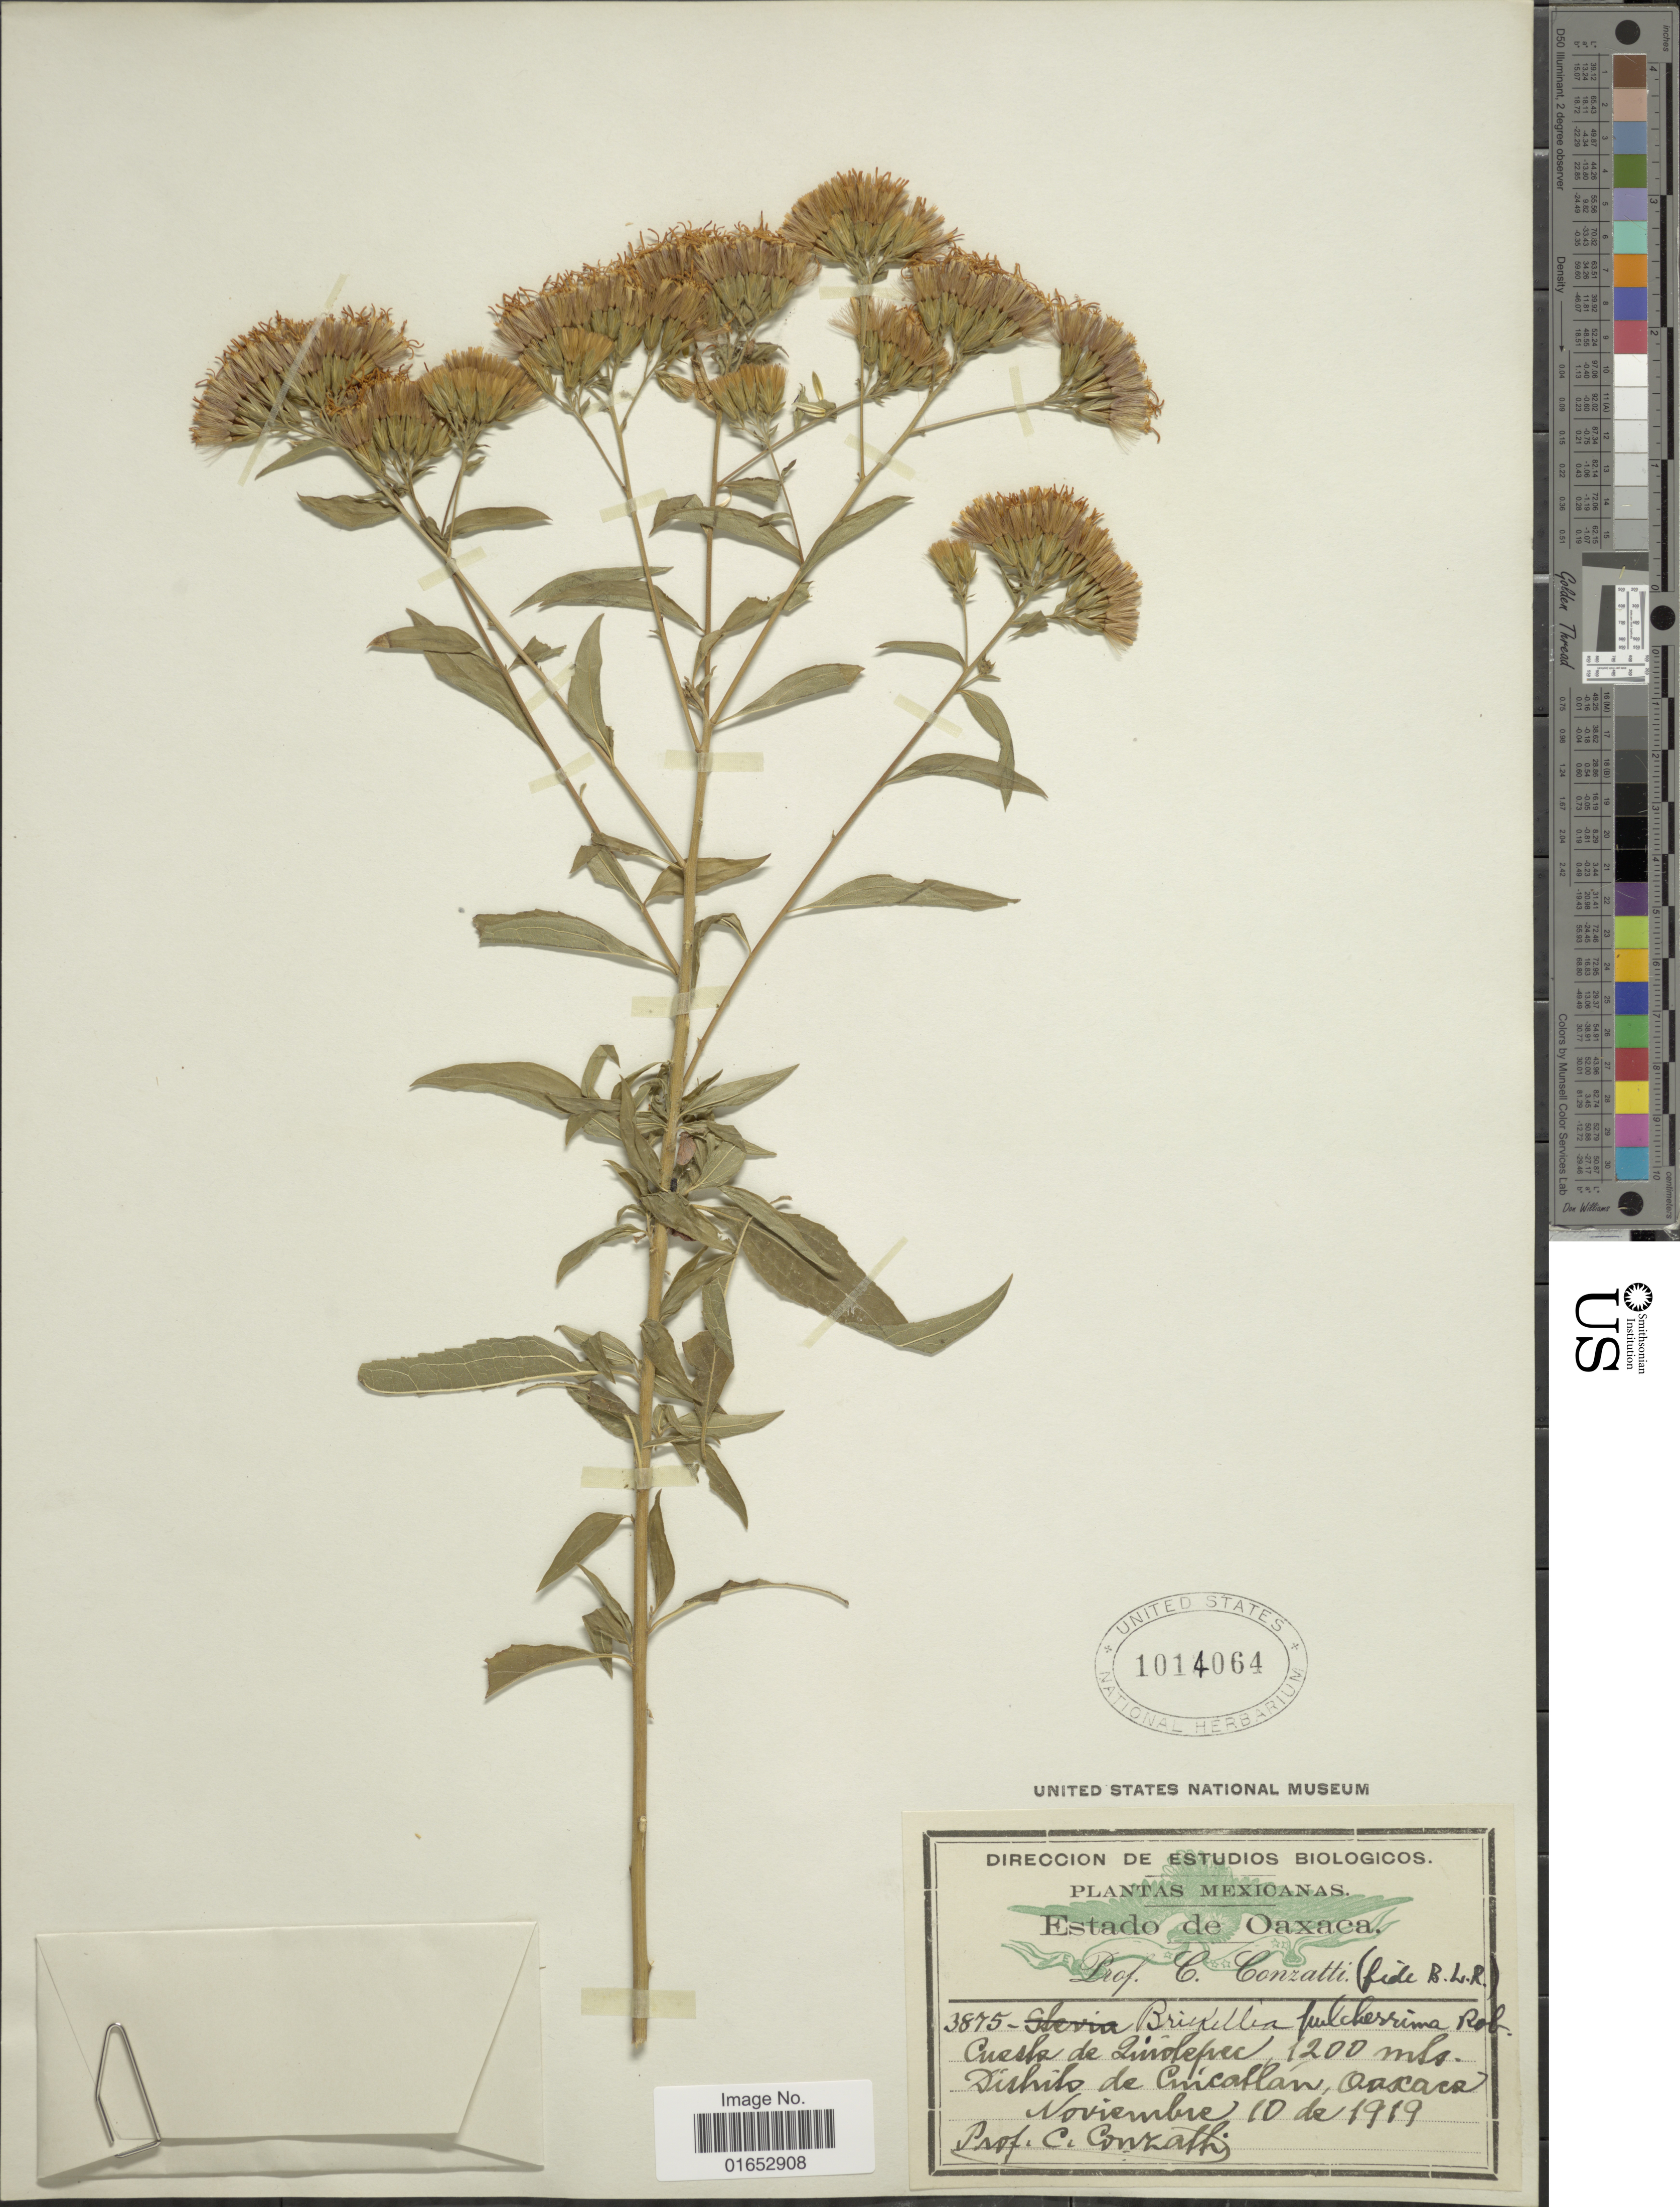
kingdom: Plantae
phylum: Tracheophyta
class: Magnoliopsida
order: Asterales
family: Asteraceae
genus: Steviopsis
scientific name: Steviopsis pulcherrima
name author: (B.L. Rob.) R.M. King & H. Rob.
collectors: C. Conzatti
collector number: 3875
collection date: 1919-11-10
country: Mexico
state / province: Oaxaca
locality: Cuesta de Linotepec, Distrito de Cincatlan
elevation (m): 1200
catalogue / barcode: US 1014064